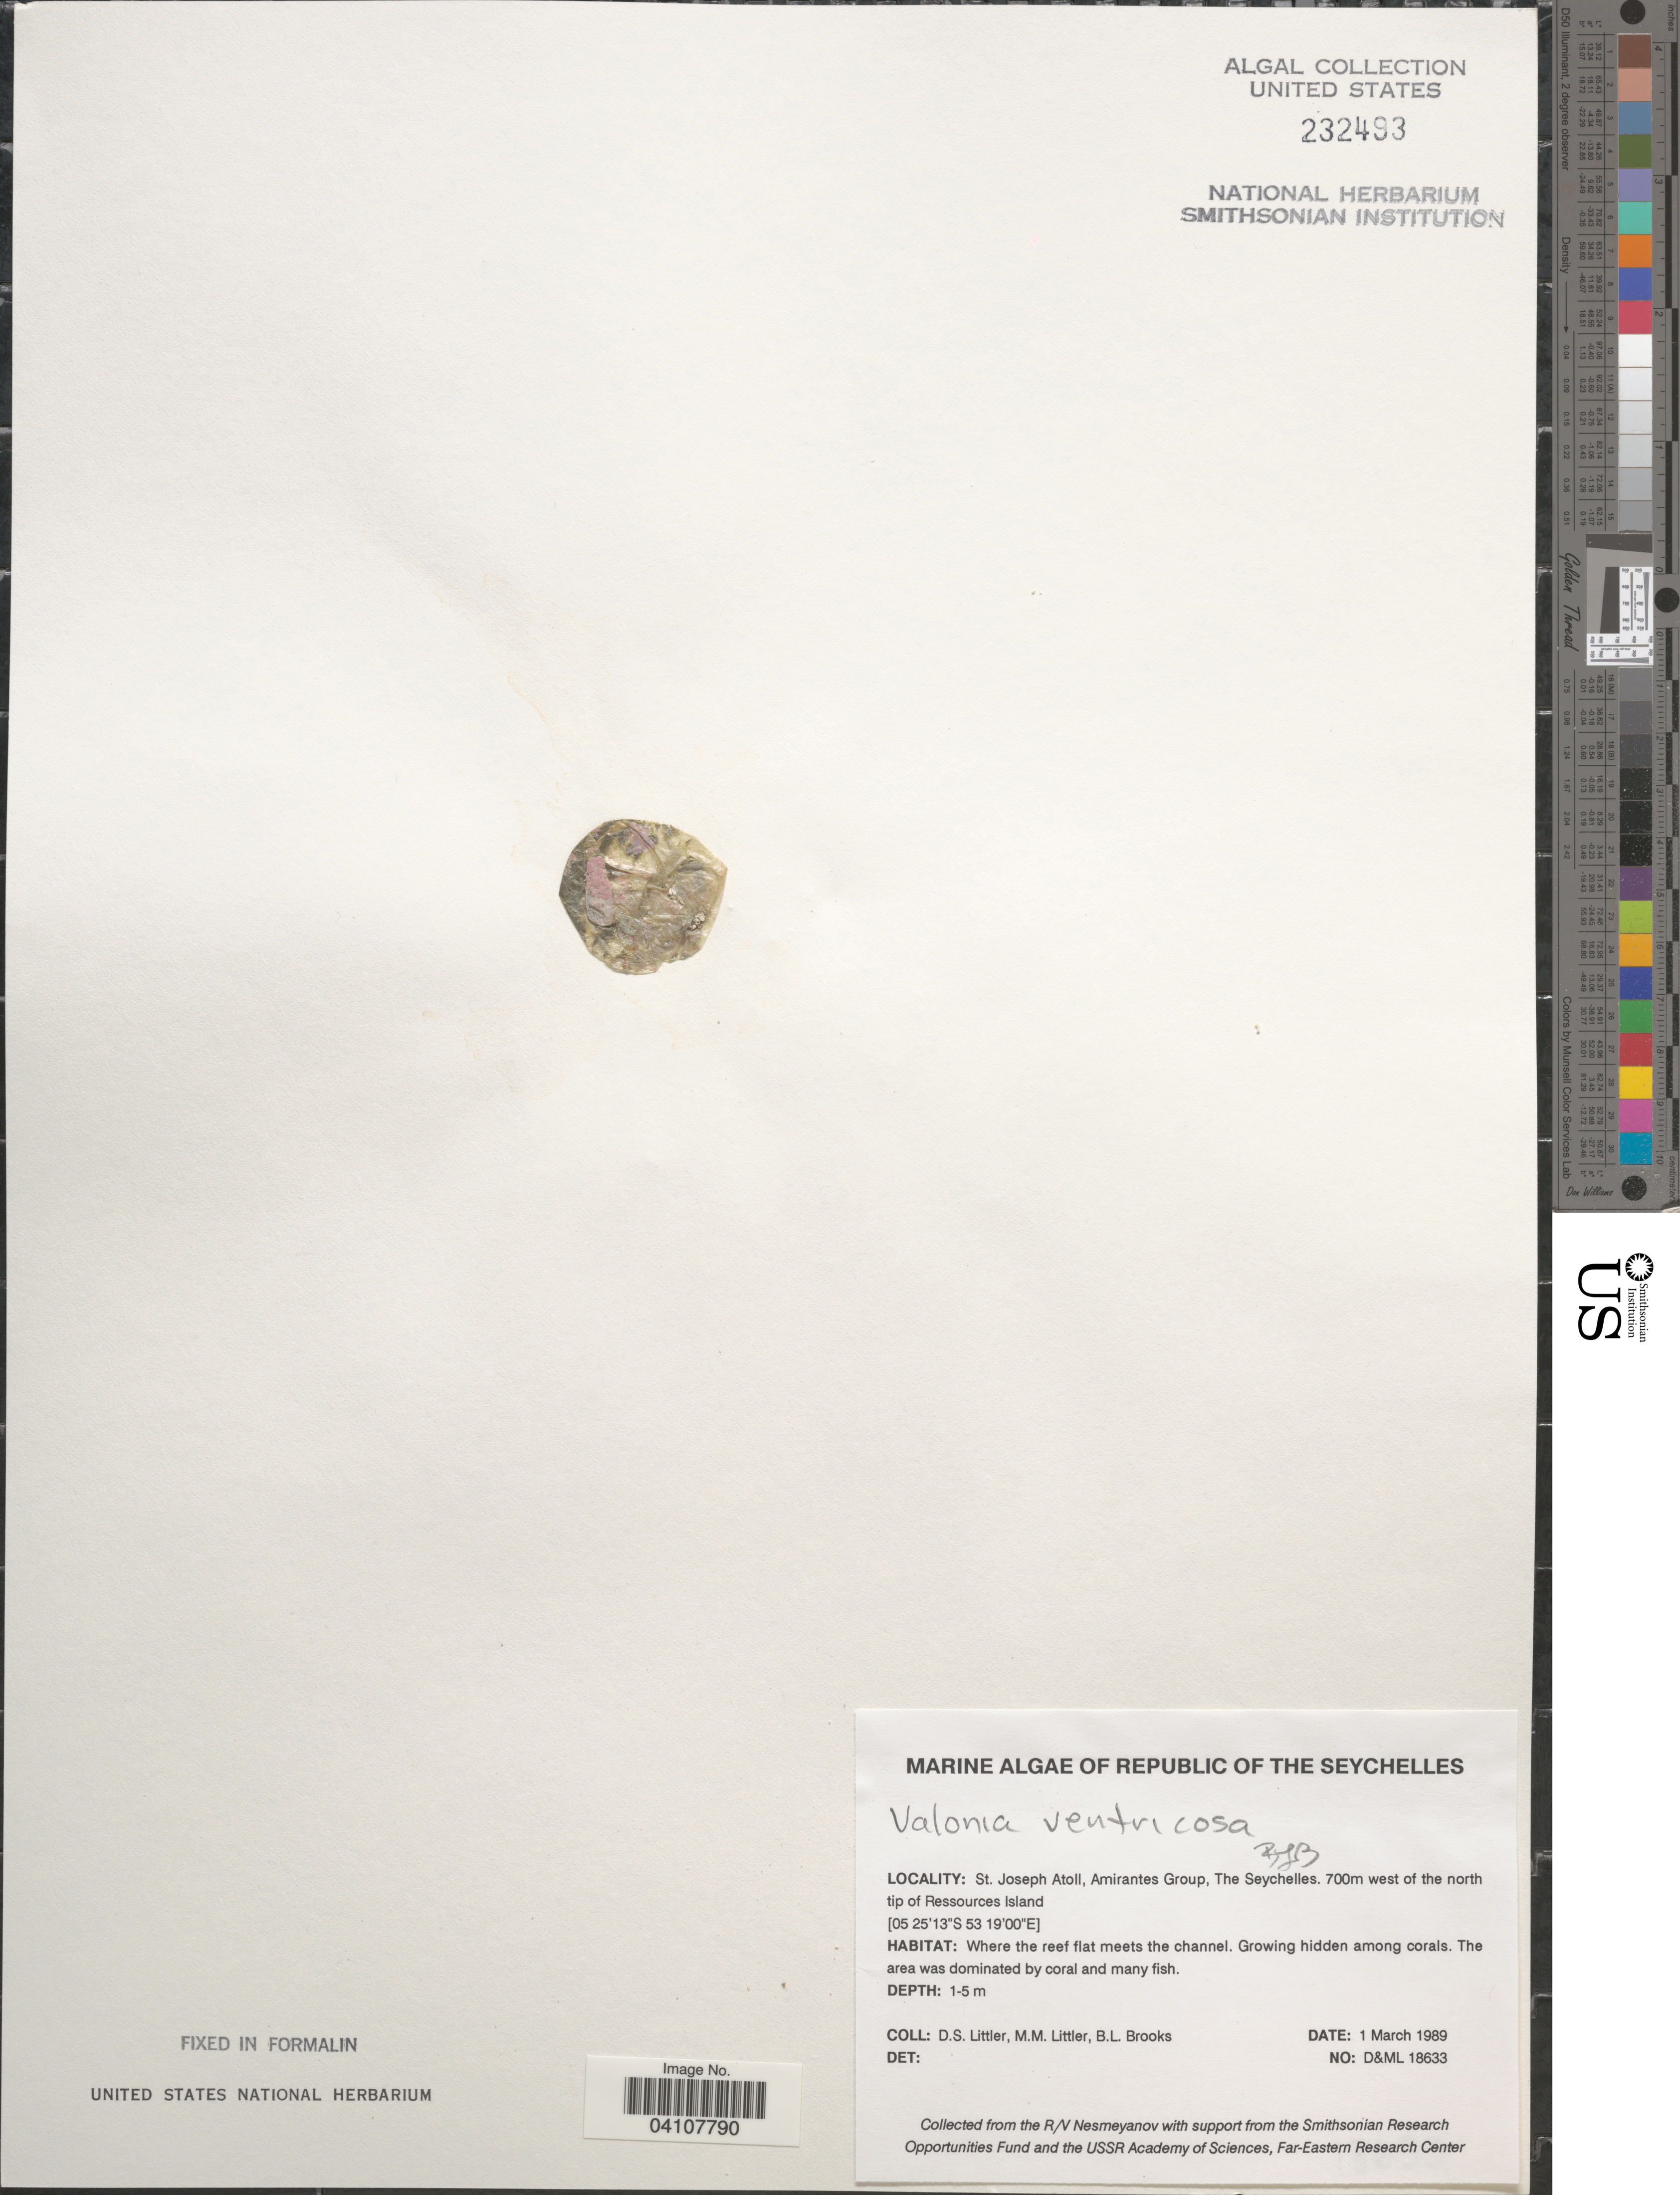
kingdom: Plantae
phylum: Chlorophyta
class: Ulvophyceae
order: Siphonocladales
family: Valoniaceae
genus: Valonia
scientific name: Valonia ventricosa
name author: J. Agardh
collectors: D. S. Littler & B. Brooks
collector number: D&ML18633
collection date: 1989-03-01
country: Seychelles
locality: Republic of the Seychelles. St. Joseph Atoll, Amirantes Group. 700m west of the north tip of Ressources Island.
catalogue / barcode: US 232493